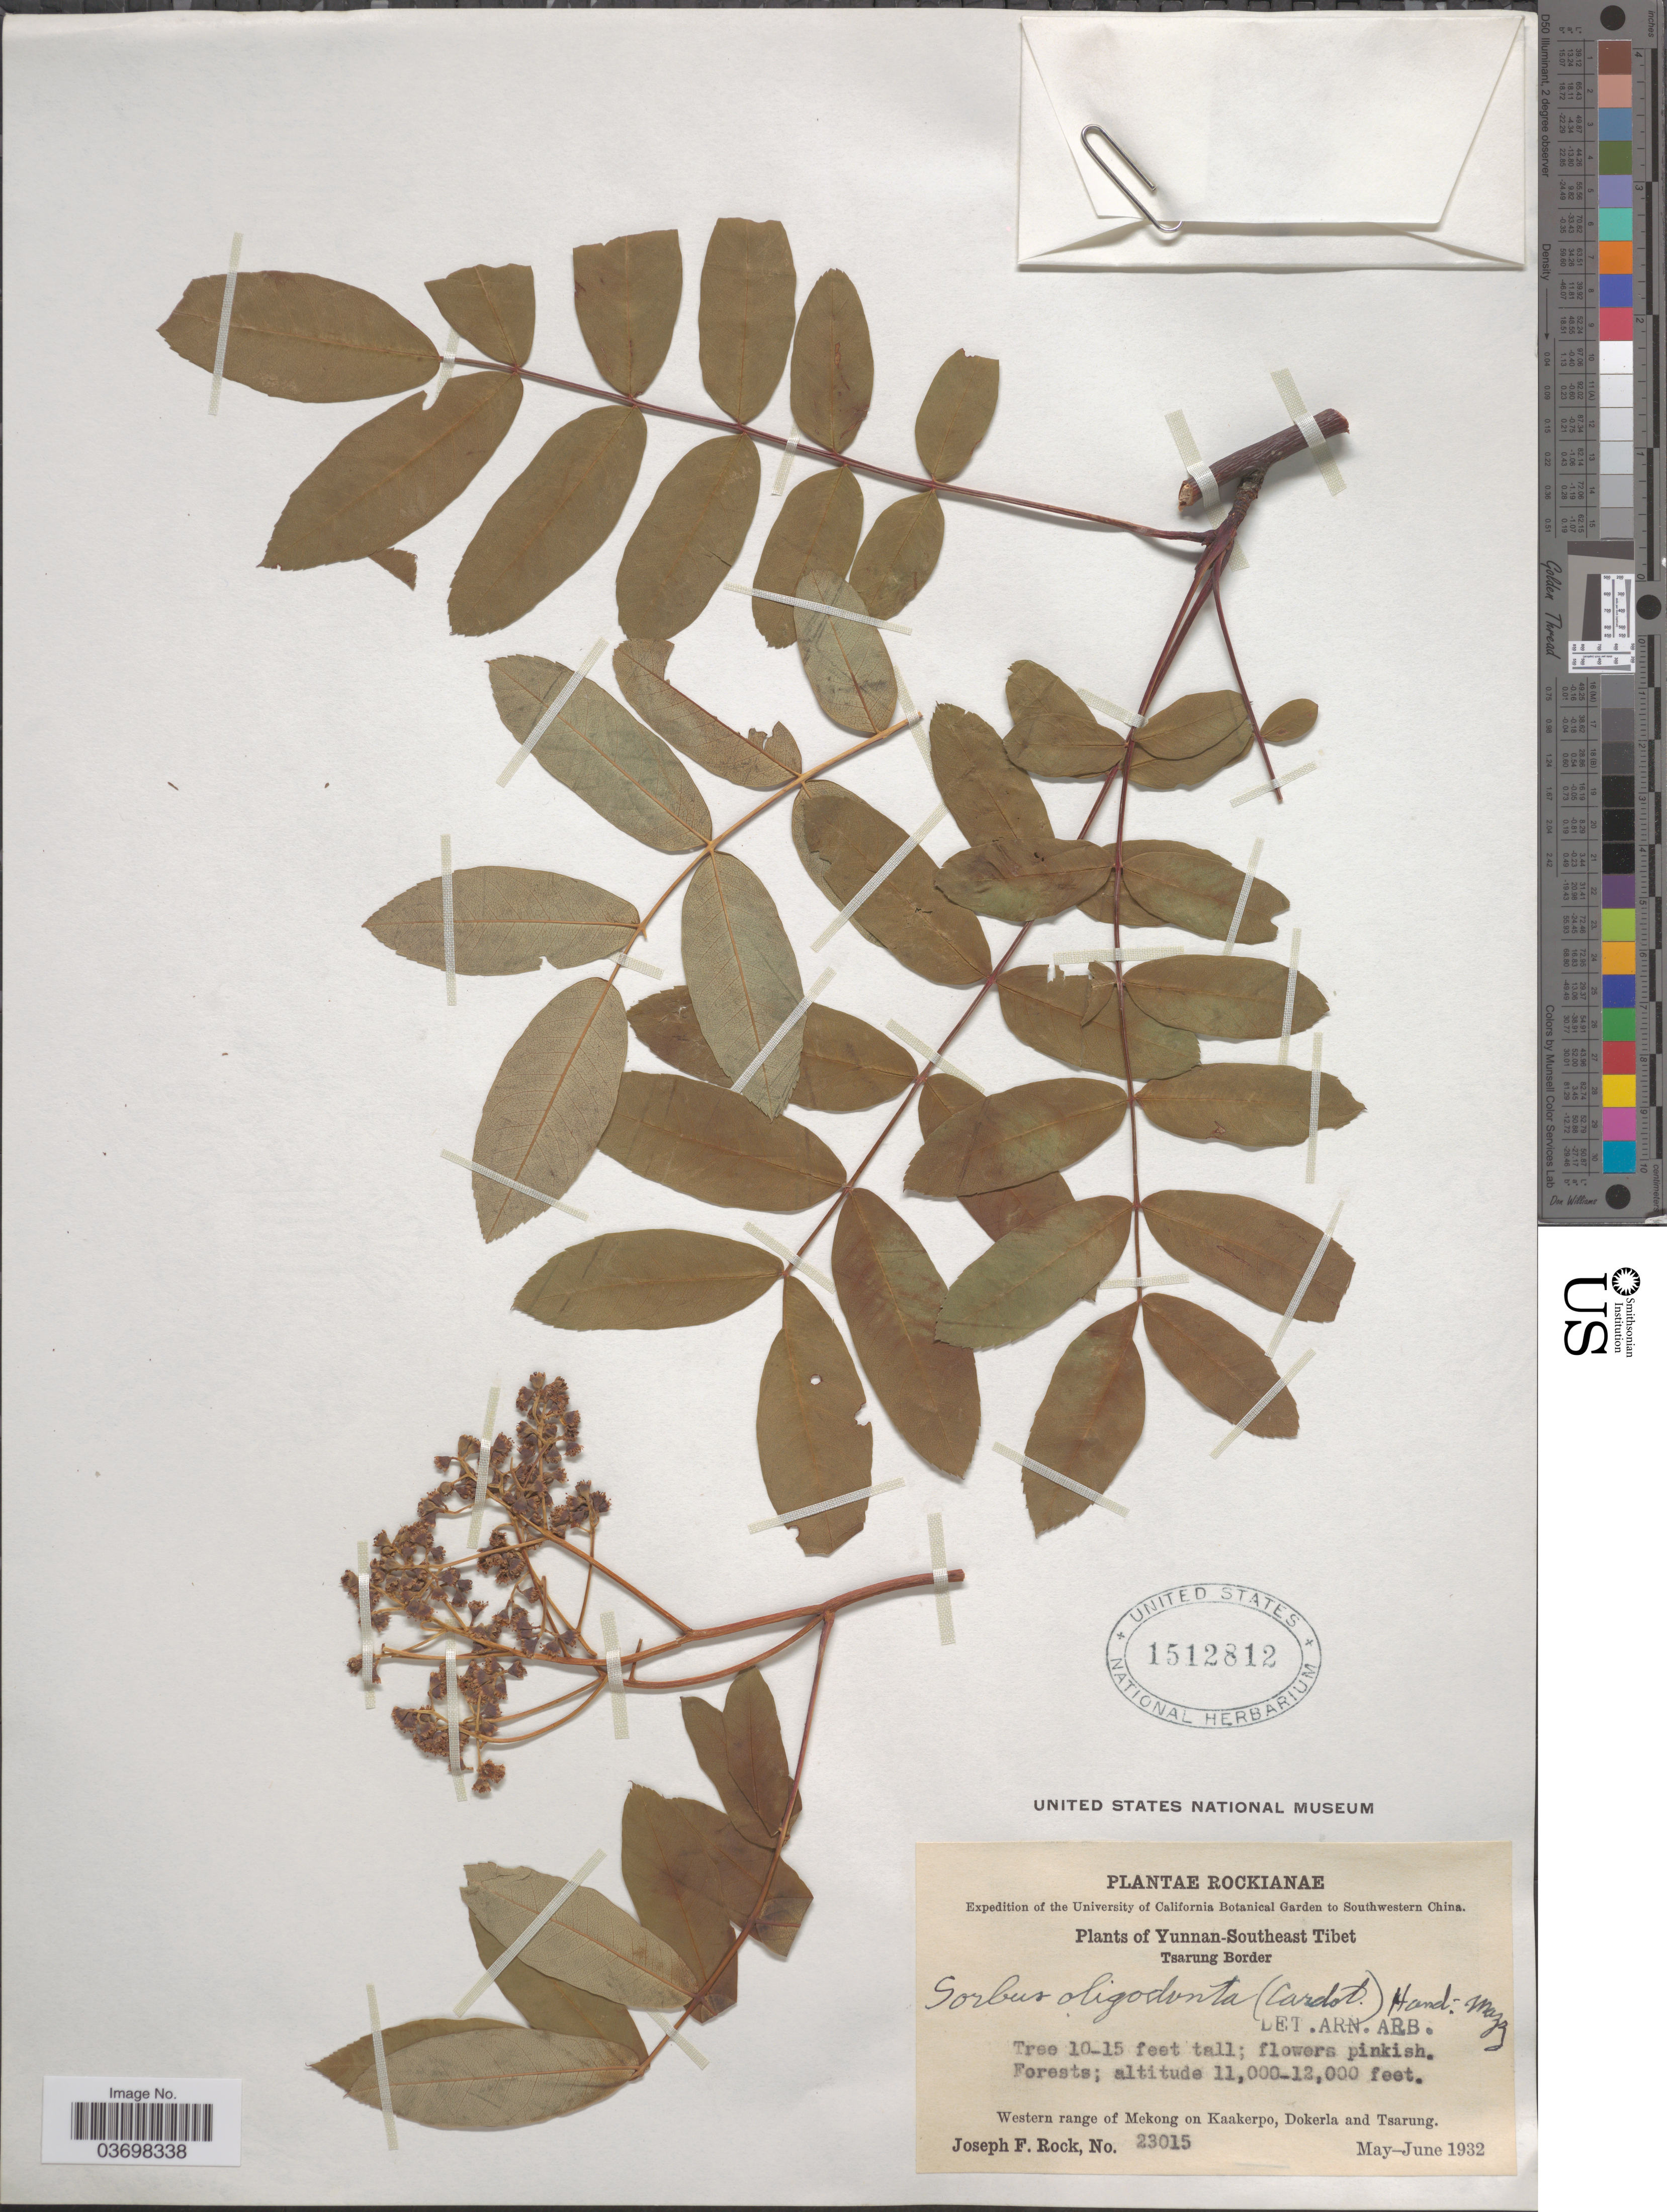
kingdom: Plantae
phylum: Tracheophyta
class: Magnoliopsida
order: Rosales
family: Rosaceae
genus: Sorbus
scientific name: Sorbus oligodonta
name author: (Cardot) Hand.-Mazz.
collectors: J. F. Rock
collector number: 23015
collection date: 1932-05/1932-06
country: China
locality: southwestern China. Yunnan-Southeast Tibet. Tsarung Border. Western range of Mekong on Kaakerpo, Dokerla and Tsarung.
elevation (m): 3353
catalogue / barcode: US 1512812